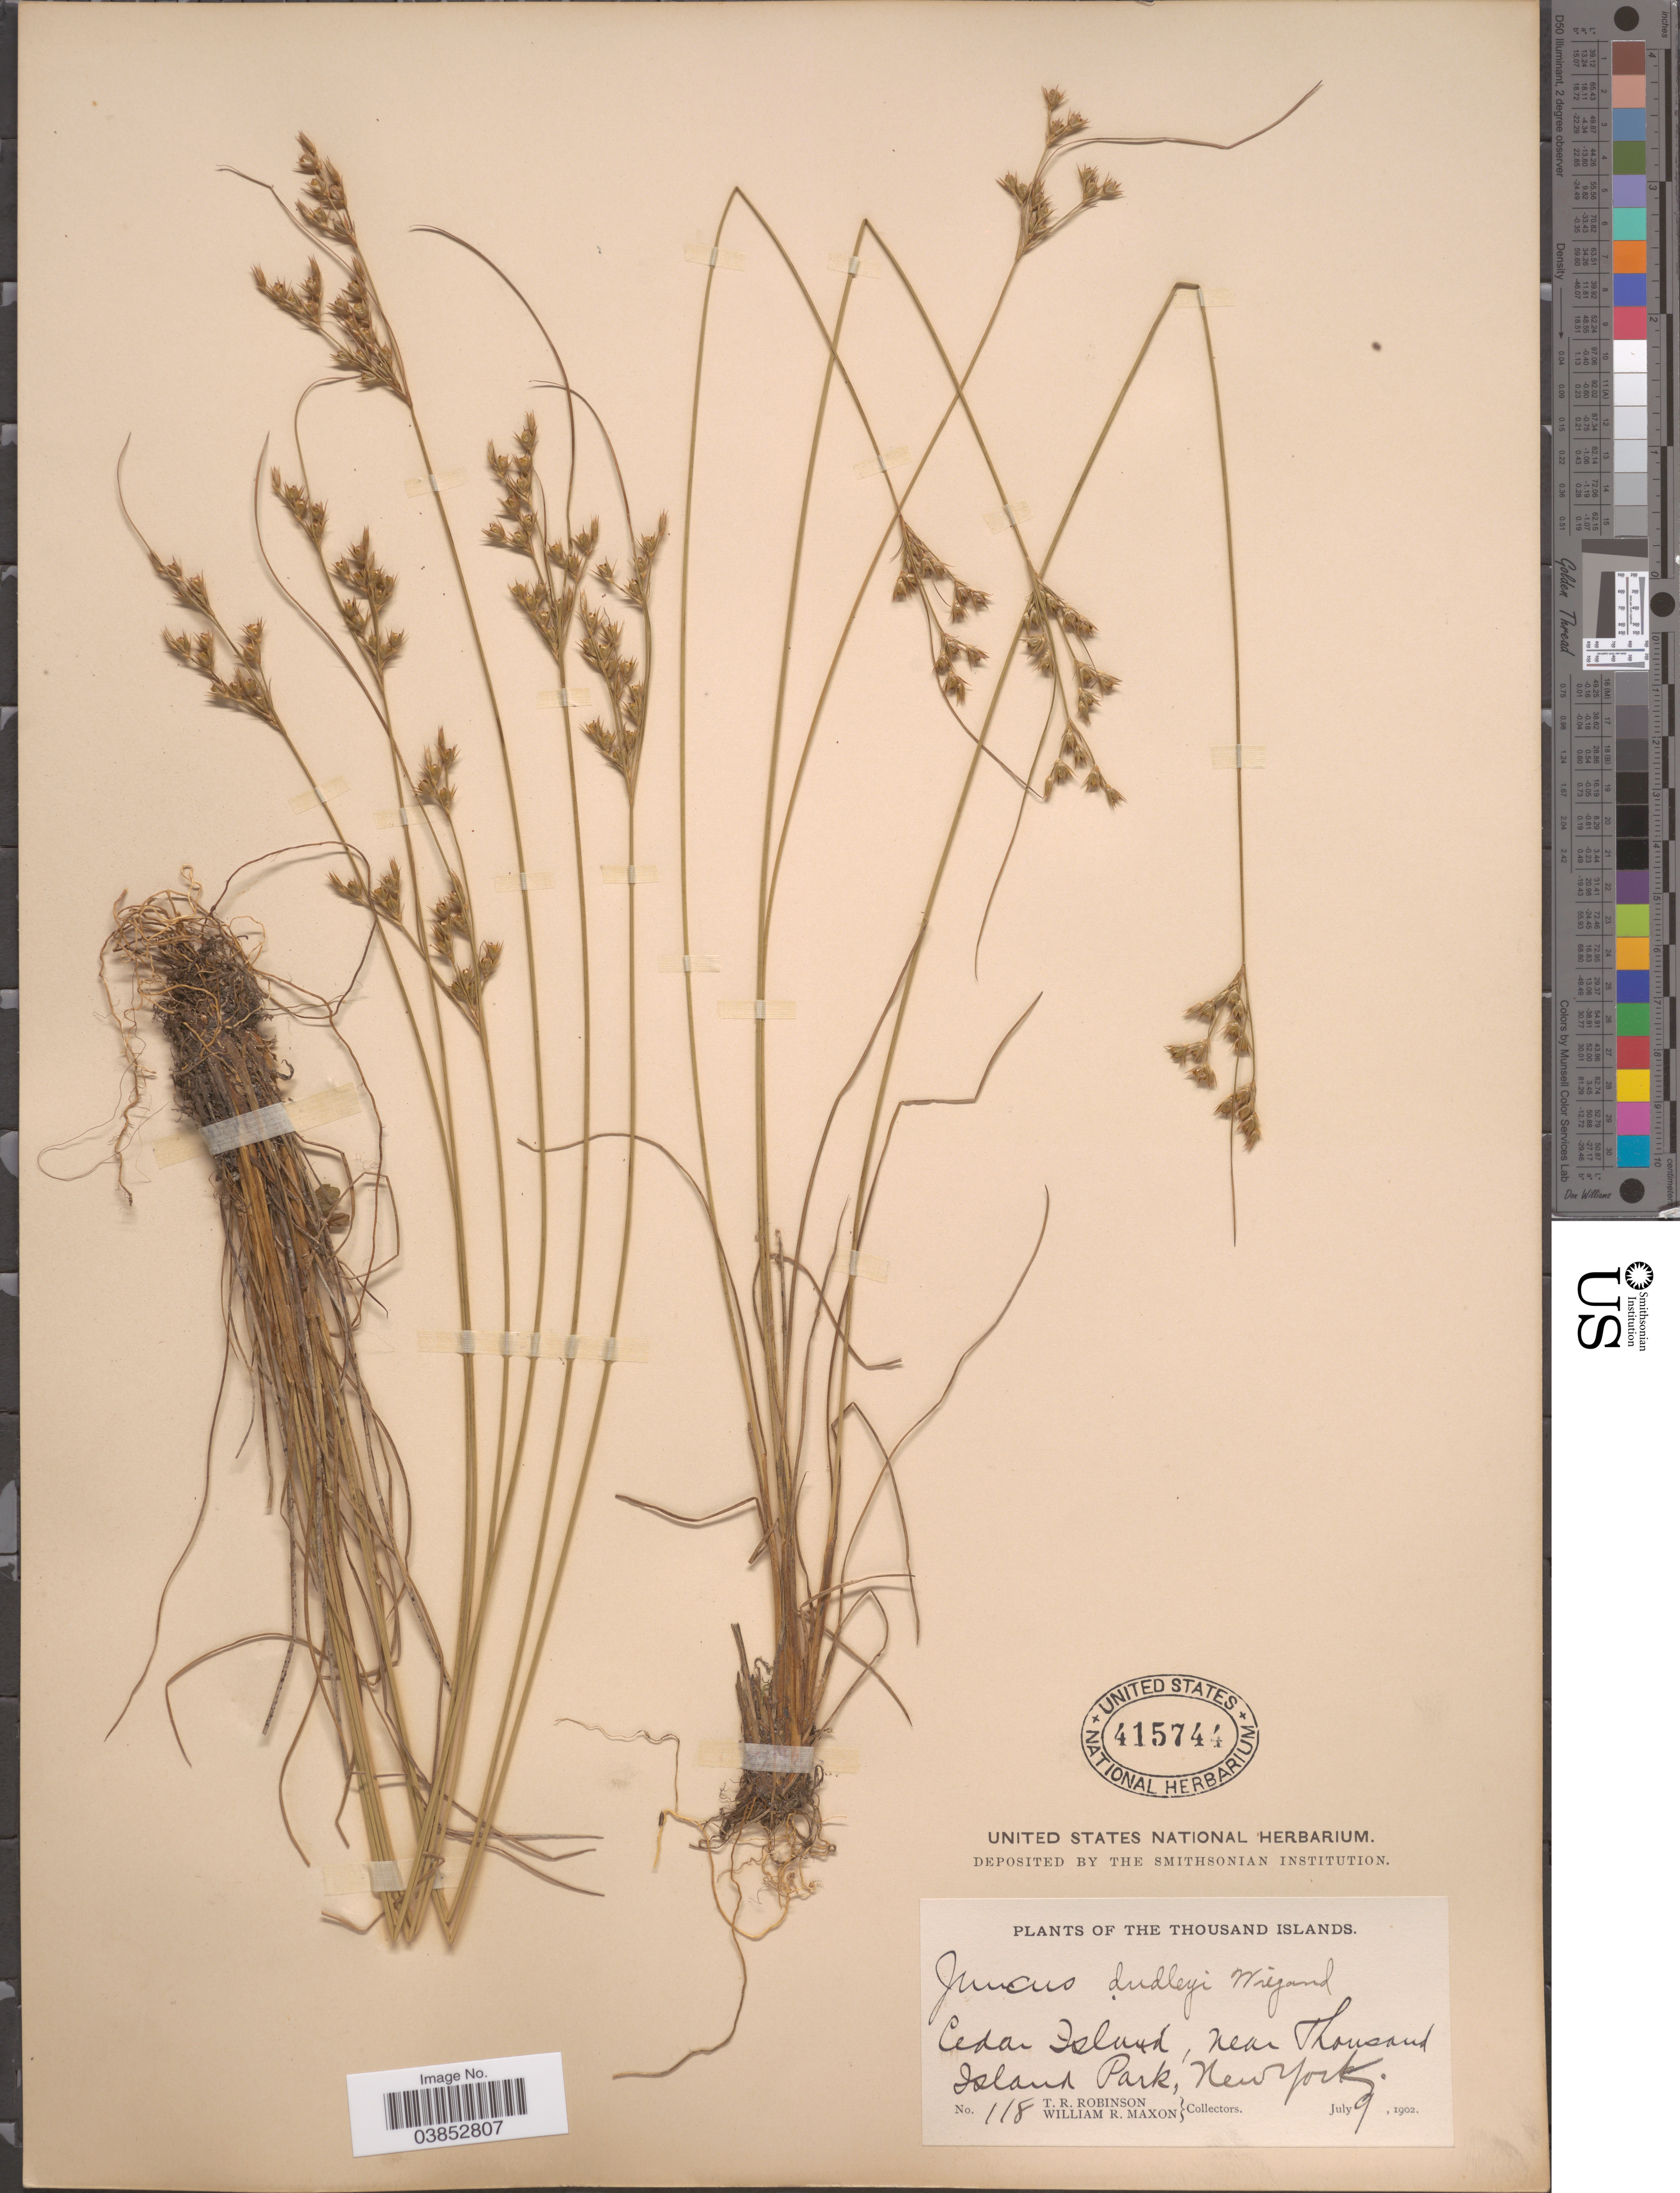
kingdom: Plantae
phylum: Tracheophyta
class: Liliopsida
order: Poales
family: Juncaceae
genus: Juncus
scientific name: Juncus dudleyi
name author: Wiegand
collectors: T. R. Robinson & W. R. Maxon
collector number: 118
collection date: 1902-07-09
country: United States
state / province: New York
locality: Thousand Islands. Cedar Island, near Thousand Island Park.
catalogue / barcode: US 415744